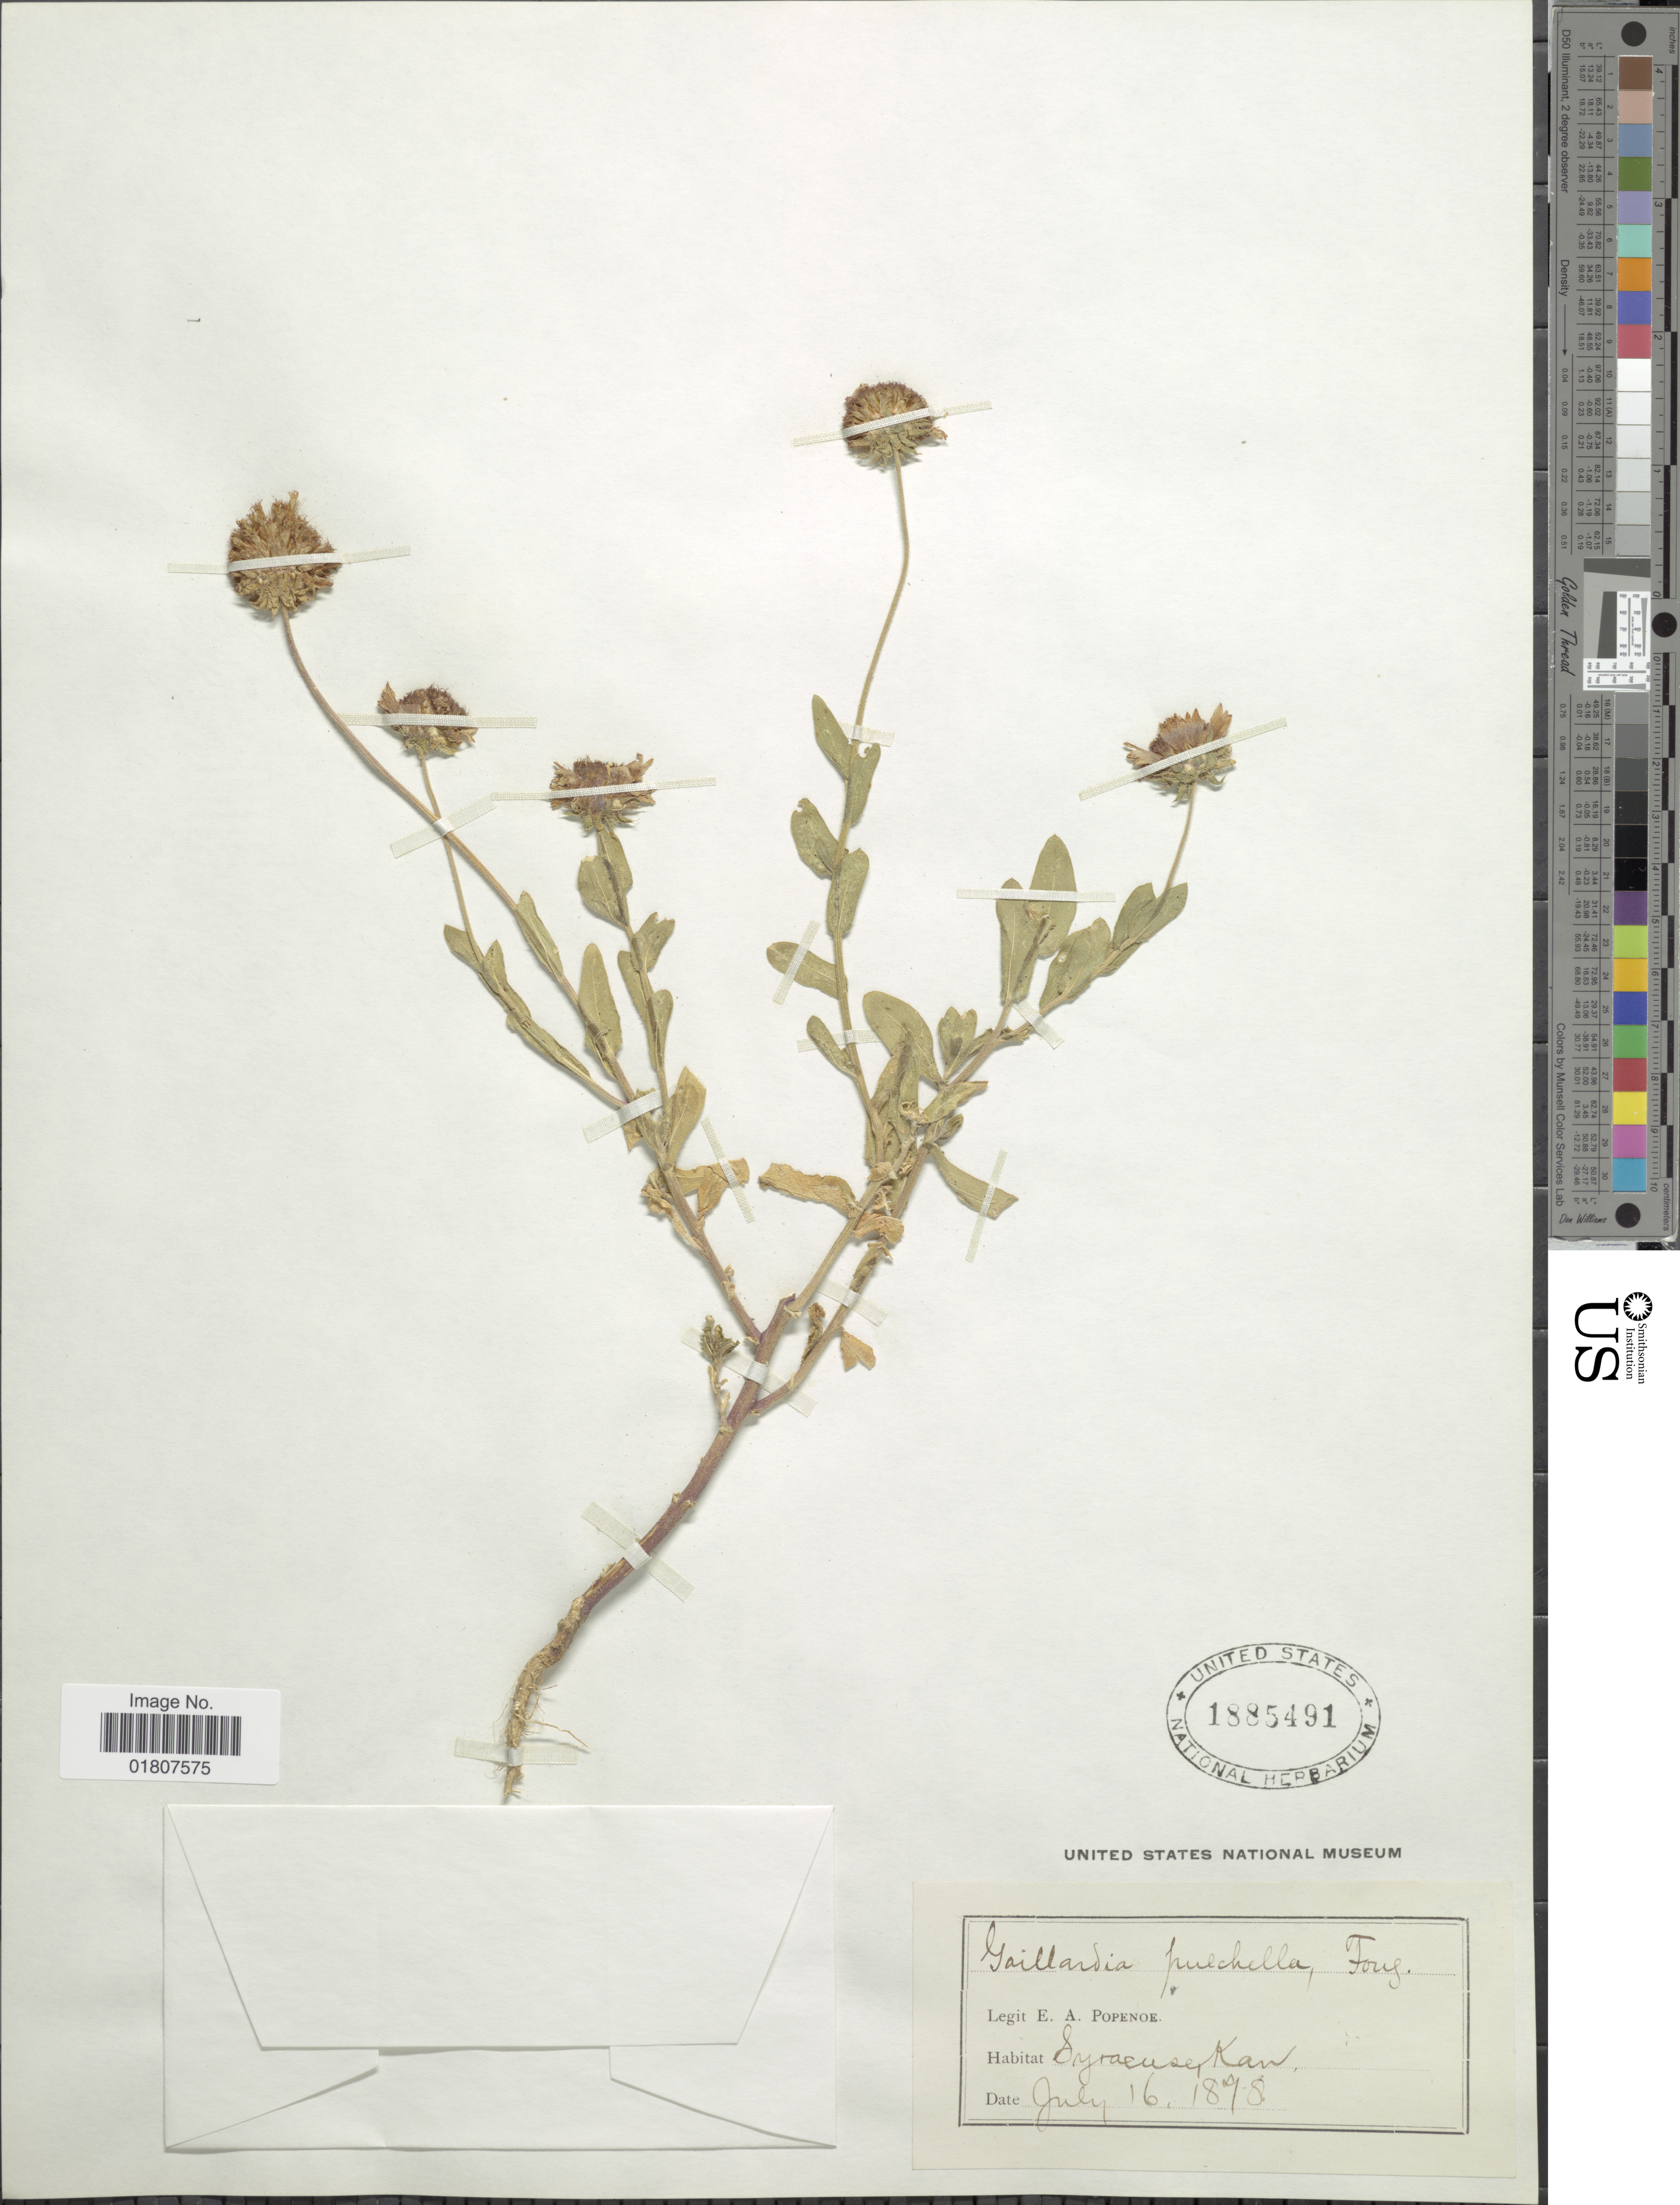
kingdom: Plantae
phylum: Tracheophyta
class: Magnoliopsida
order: Asterales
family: Asteraceae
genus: Gaillardia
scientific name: Gaillardia pulchella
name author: Foug.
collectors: E. A. Popenoe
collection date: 1878-07-16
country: United States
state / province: Colorado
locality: Syracuse, Kan.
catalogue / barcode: US 1885491